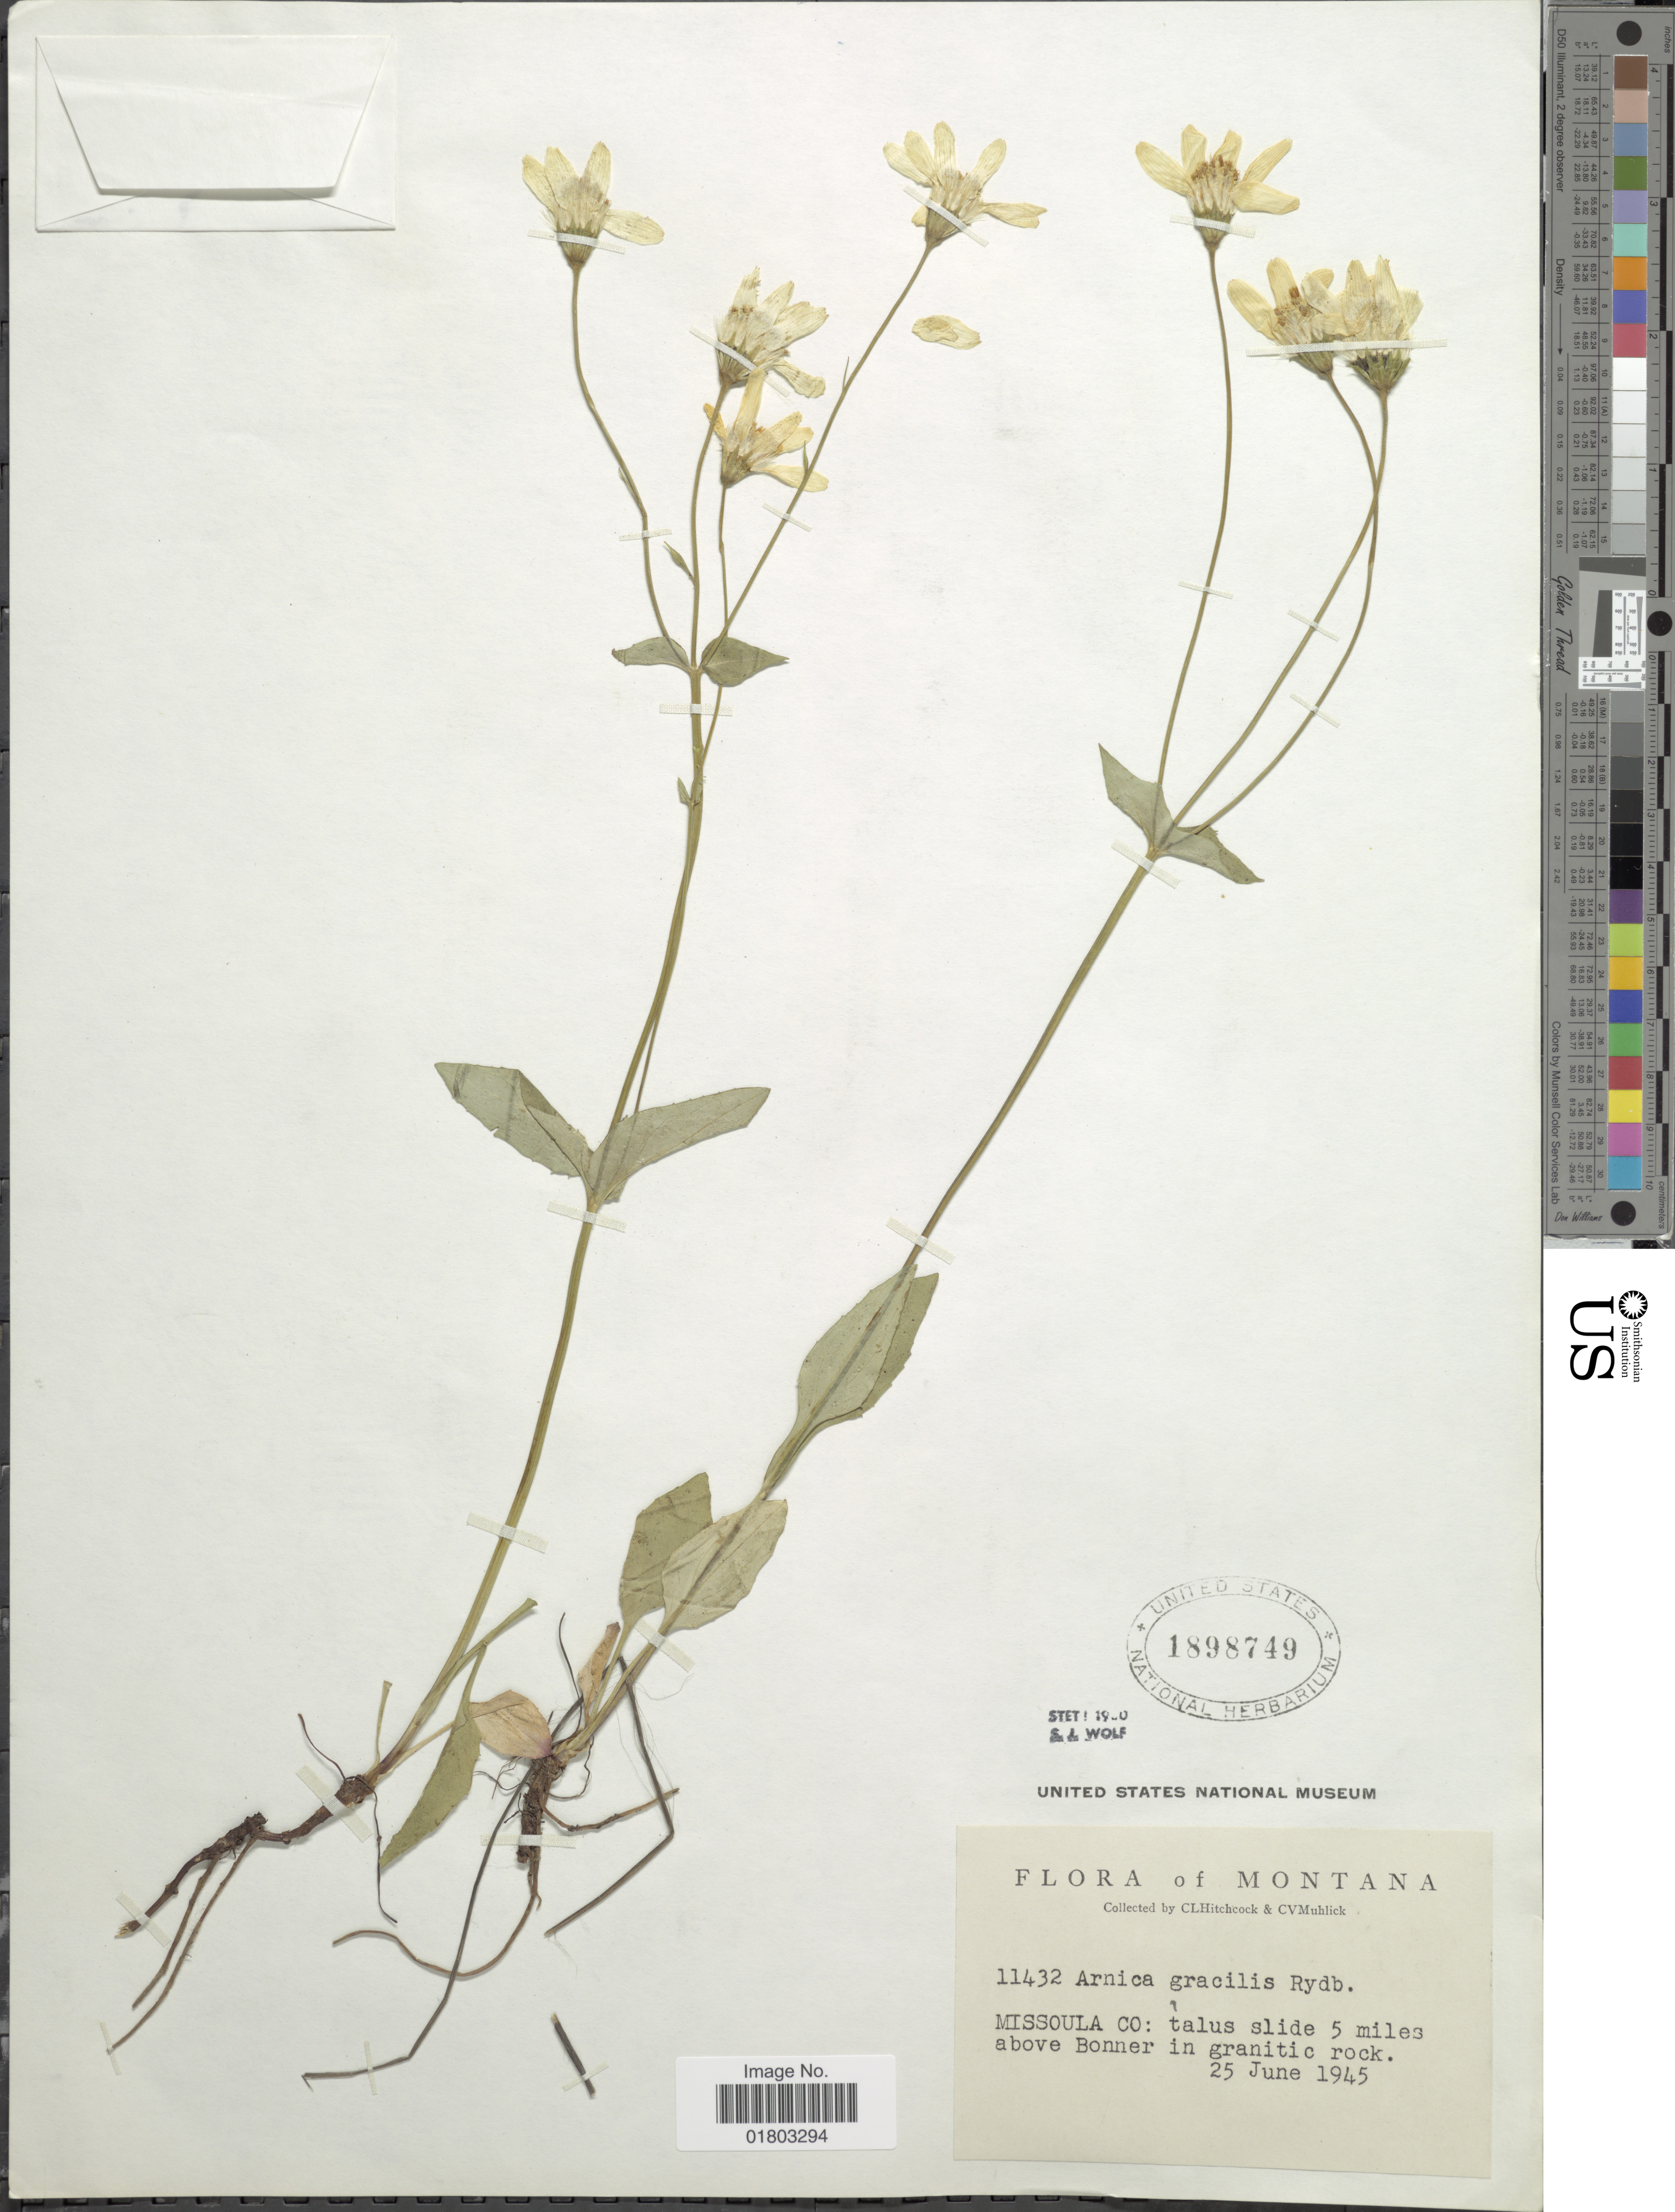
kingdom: Plantae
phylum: Tracheophyta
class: Magnoliopsida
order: Asterales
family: Asteraceae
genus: Arnica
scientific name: Arnica gracilis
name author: Rydb.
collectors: C. L. Hitchcock & C. V. Muhlick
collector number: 11432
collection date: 1945-06-25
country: United States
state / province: Montana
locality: Missoula Co: talus slide 5 miles above Bonner in granitic rock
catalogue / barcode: US 1898749